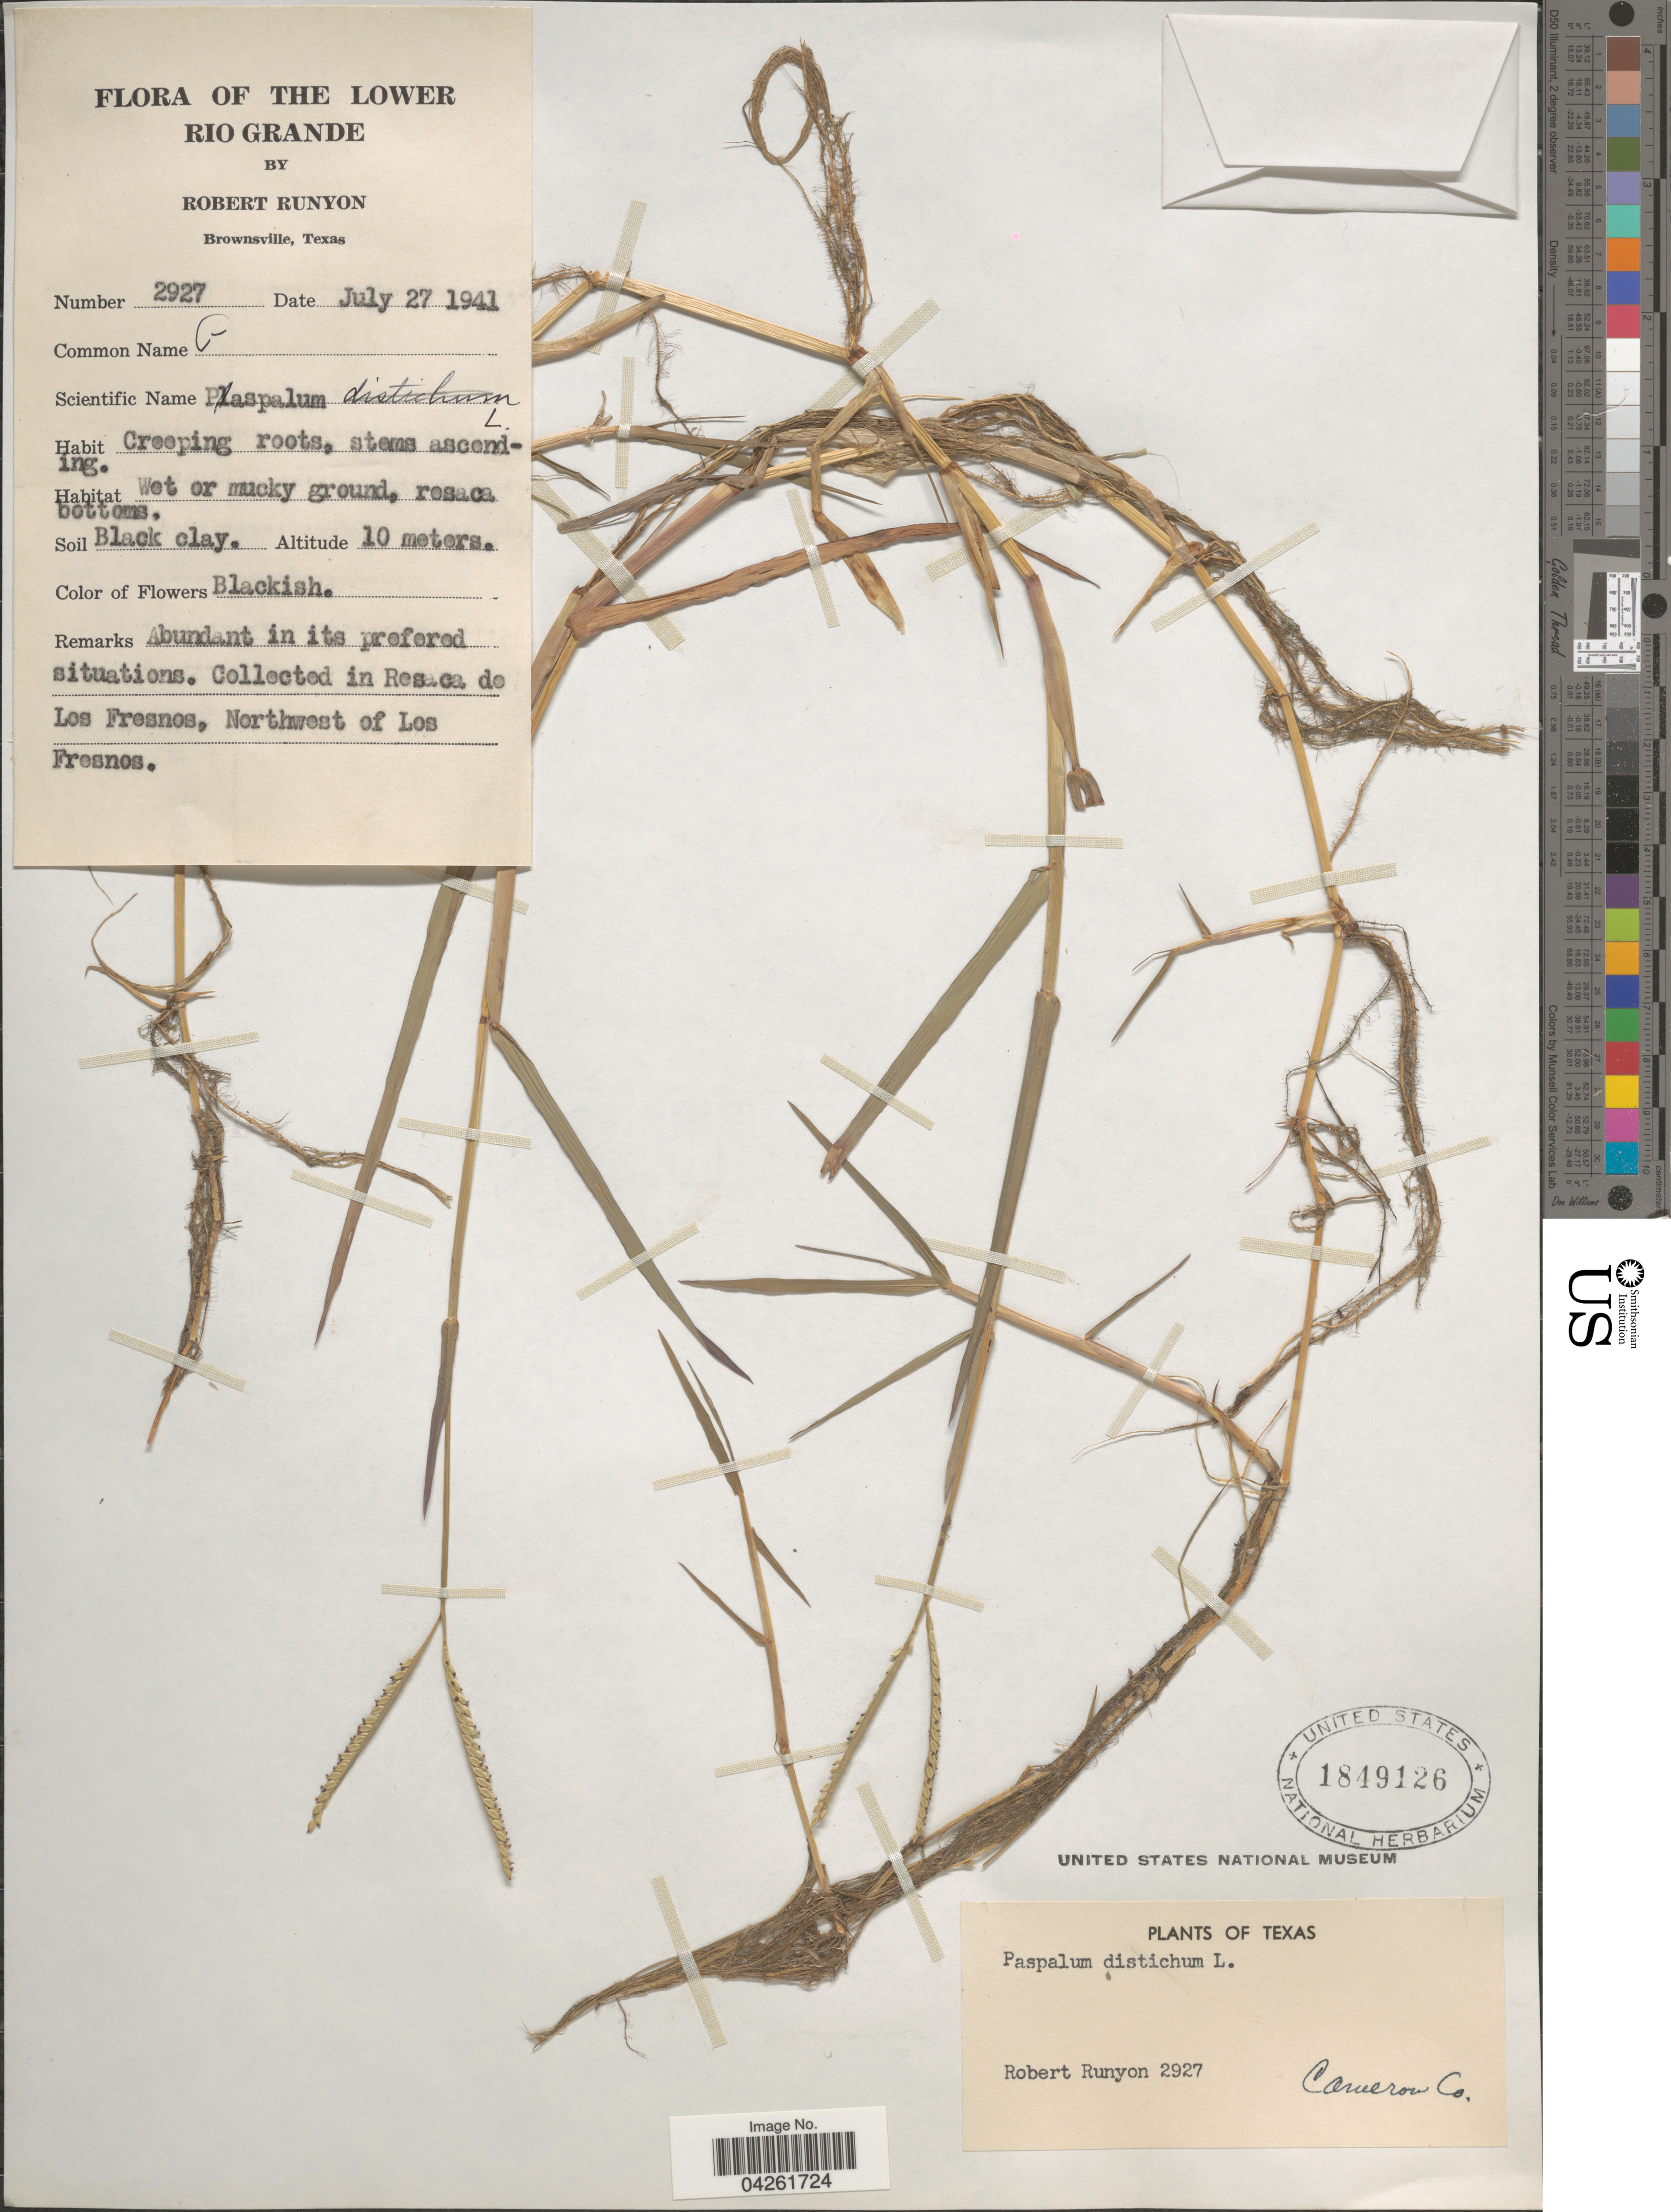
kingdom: Plantae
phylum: Tracheophyta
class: Liliopsida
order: Poales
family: Poaceae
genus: Paspalum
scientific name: Paspalum distichum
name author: L.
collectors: R. Runyon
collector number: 2927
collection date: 1941-07-27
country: United States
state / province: Texas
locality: The Lower Rio Grande. Brownsville. Cameron Co.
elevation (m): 10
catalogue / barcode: US 1849126